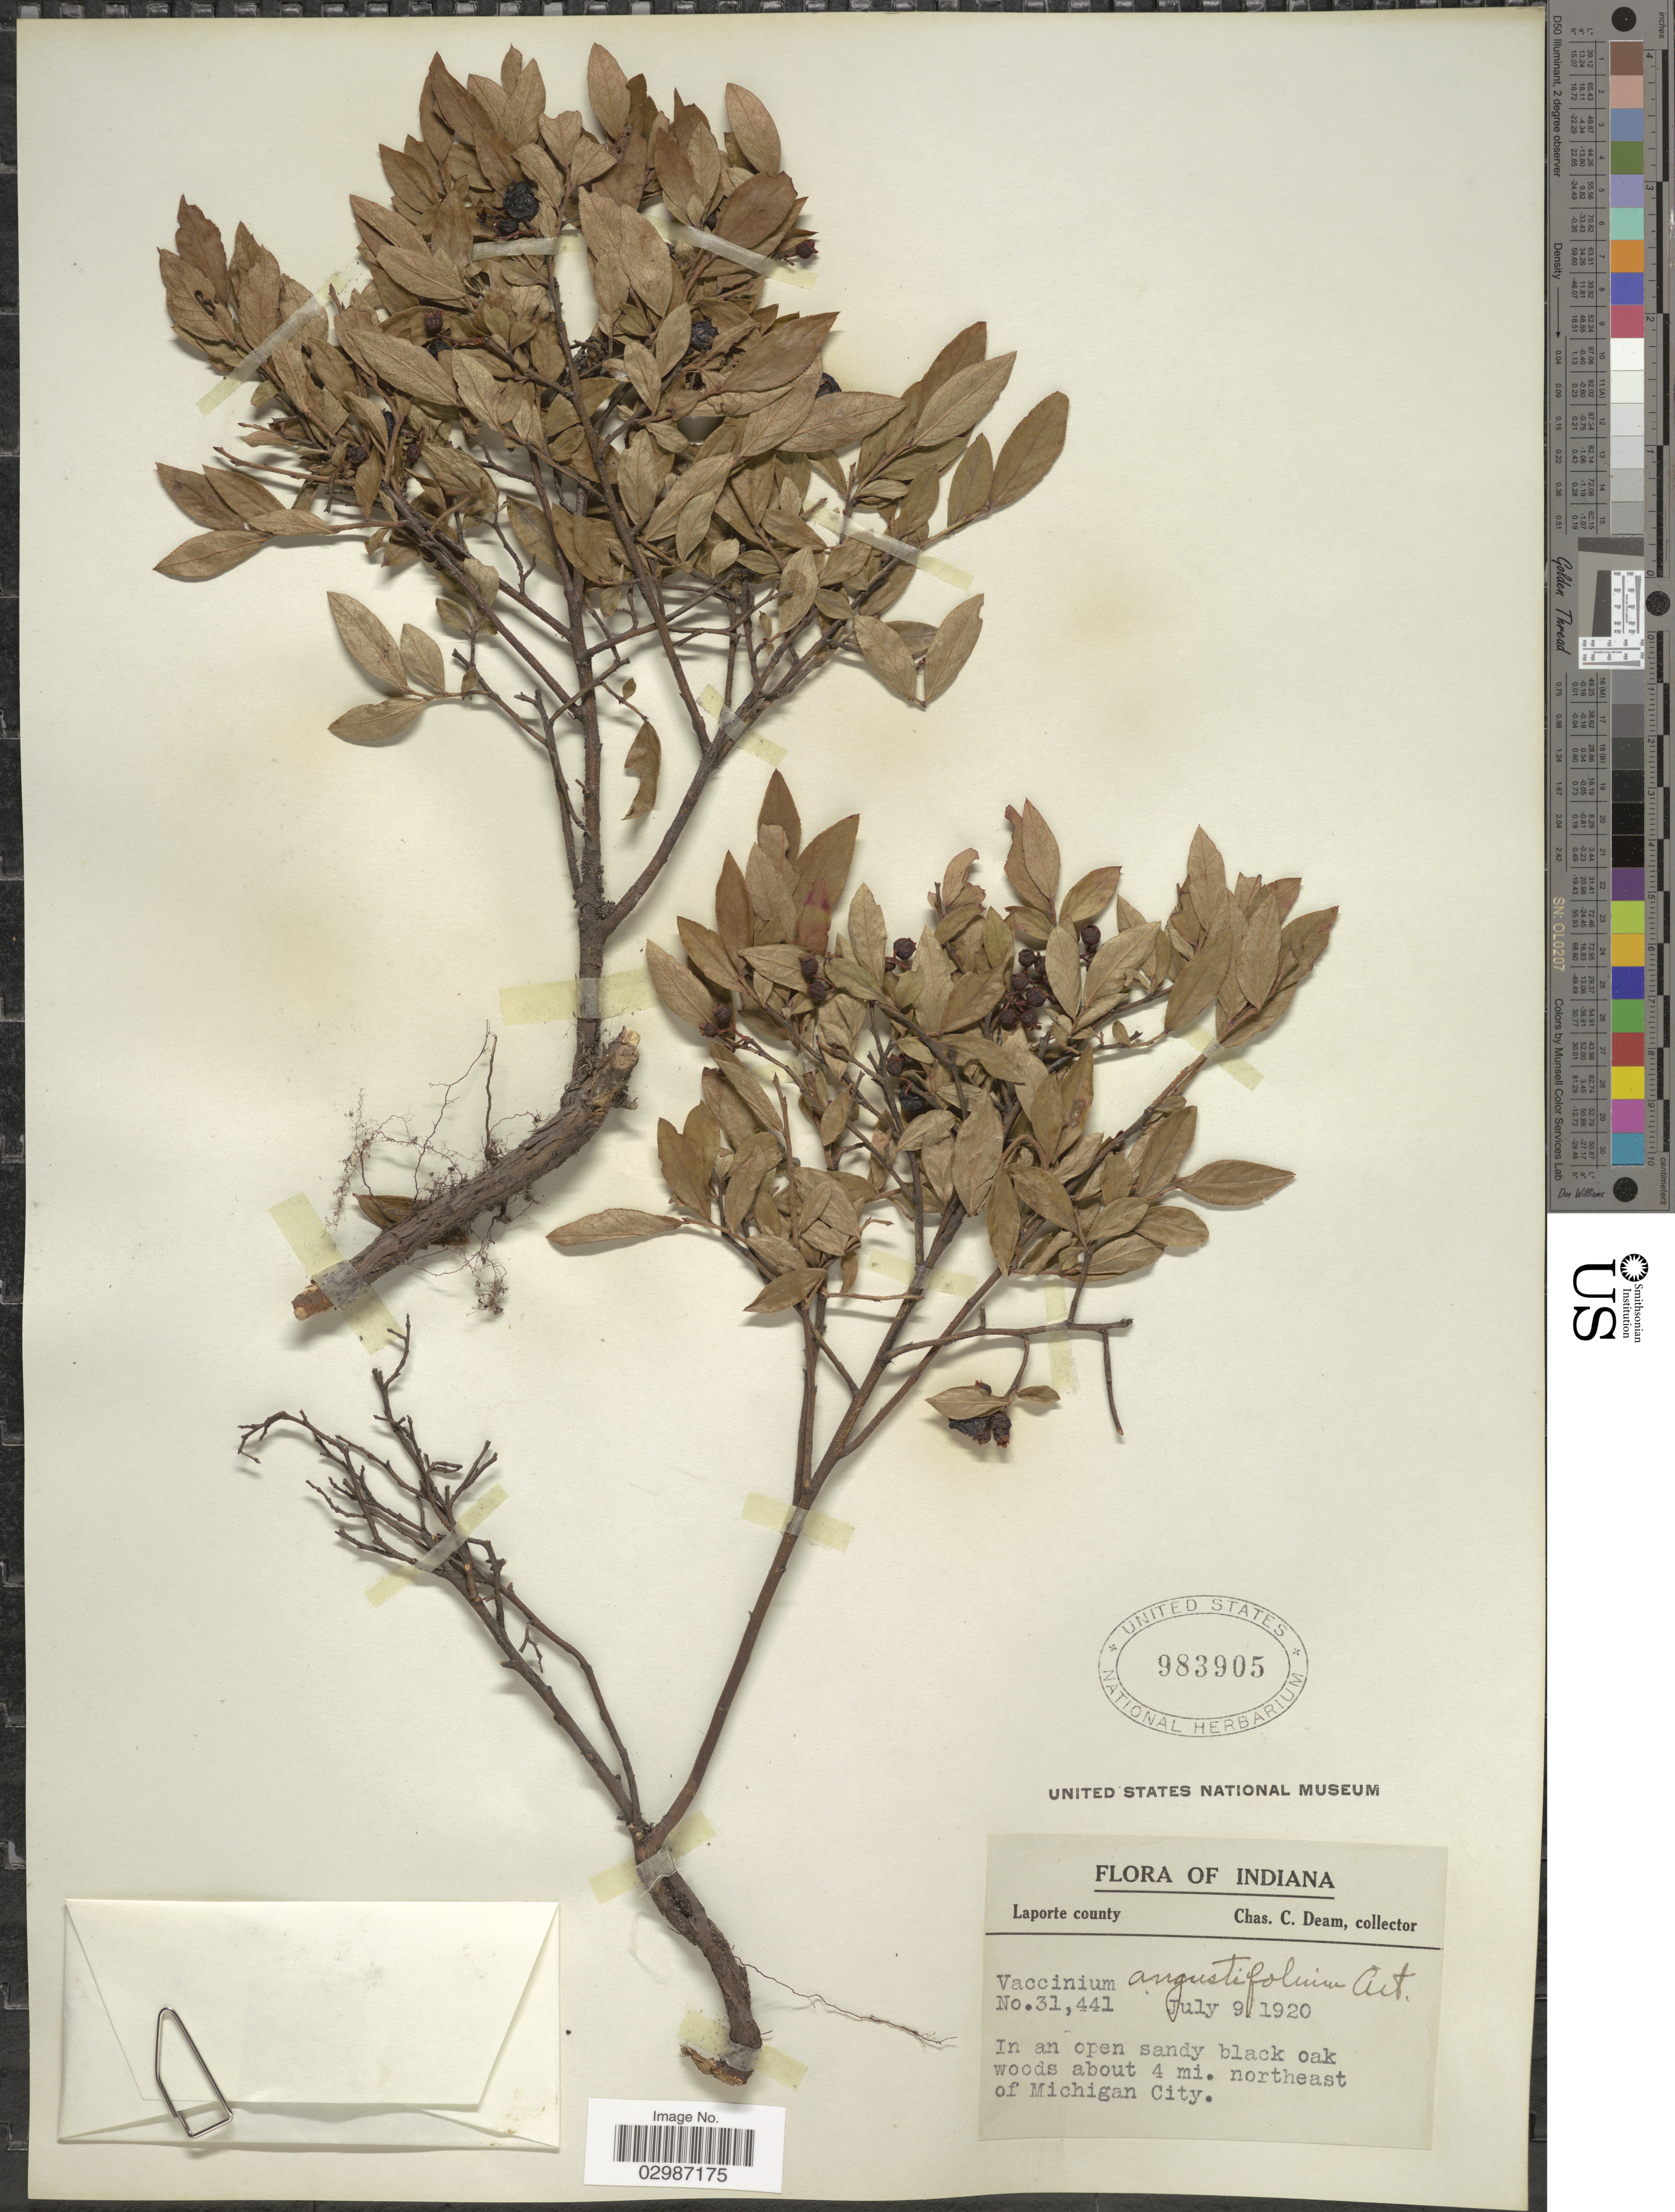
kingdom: Plantae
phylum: Tracheophyta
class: Magnoliopsida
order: Ericales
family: Ericaceae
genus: Vaccinium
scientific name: Vaccinium angustifolium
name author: Aiton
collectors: C. C. Deam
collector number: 31441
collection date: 1920-07-09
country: United States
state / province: Indiana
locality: Laporte county. In an open sandy black oak woods about 4 mi. northeast of Michigan City.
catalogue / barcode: US 983905